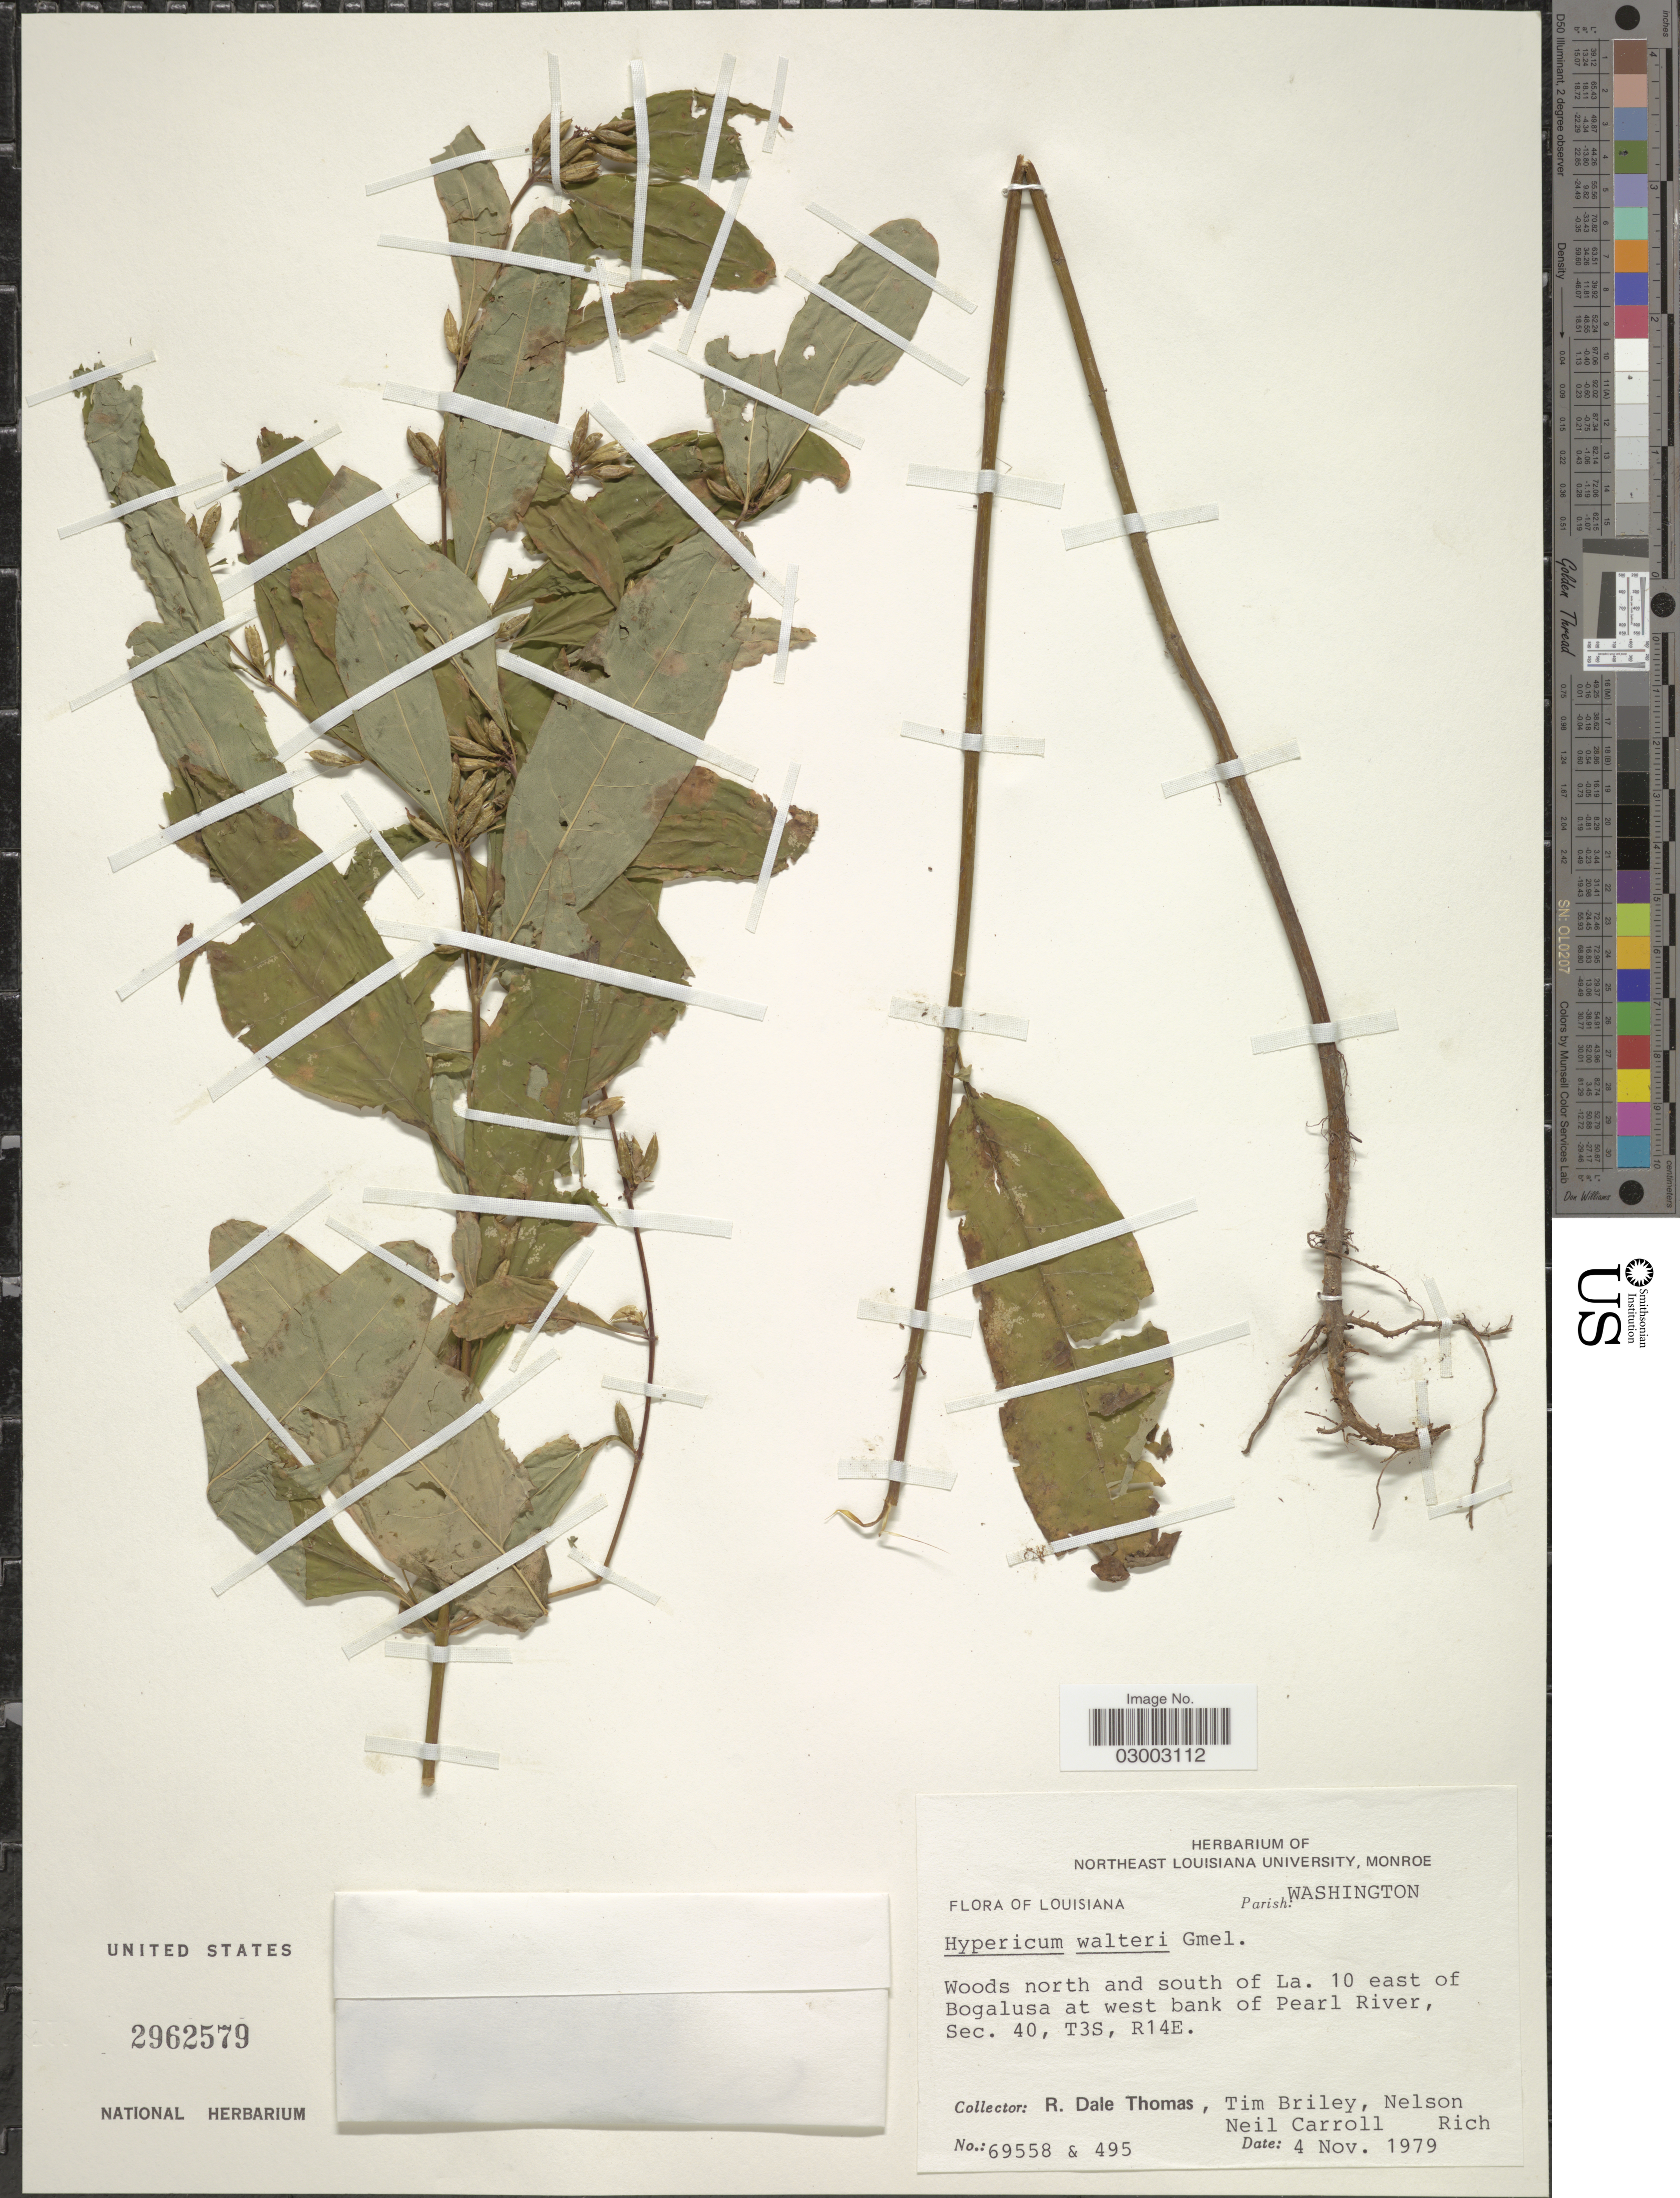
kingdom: Plantae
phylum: Tracheophyta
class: Magnoliopsida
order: Malpighiales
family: Hypericaceae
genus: Hypericum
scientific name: Hypericum sp.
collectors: R. Thomas, T. Briley, N. Rich & N. Carroll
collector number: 69558/495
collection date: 1979-11-04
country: United States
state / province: Louisiana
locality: Parish: Washington, Woods north and south of La. 10 east of Bogalusa at west bank of Pearl River, Sec. 40, T3S, R14E.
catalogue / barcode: US 2962579